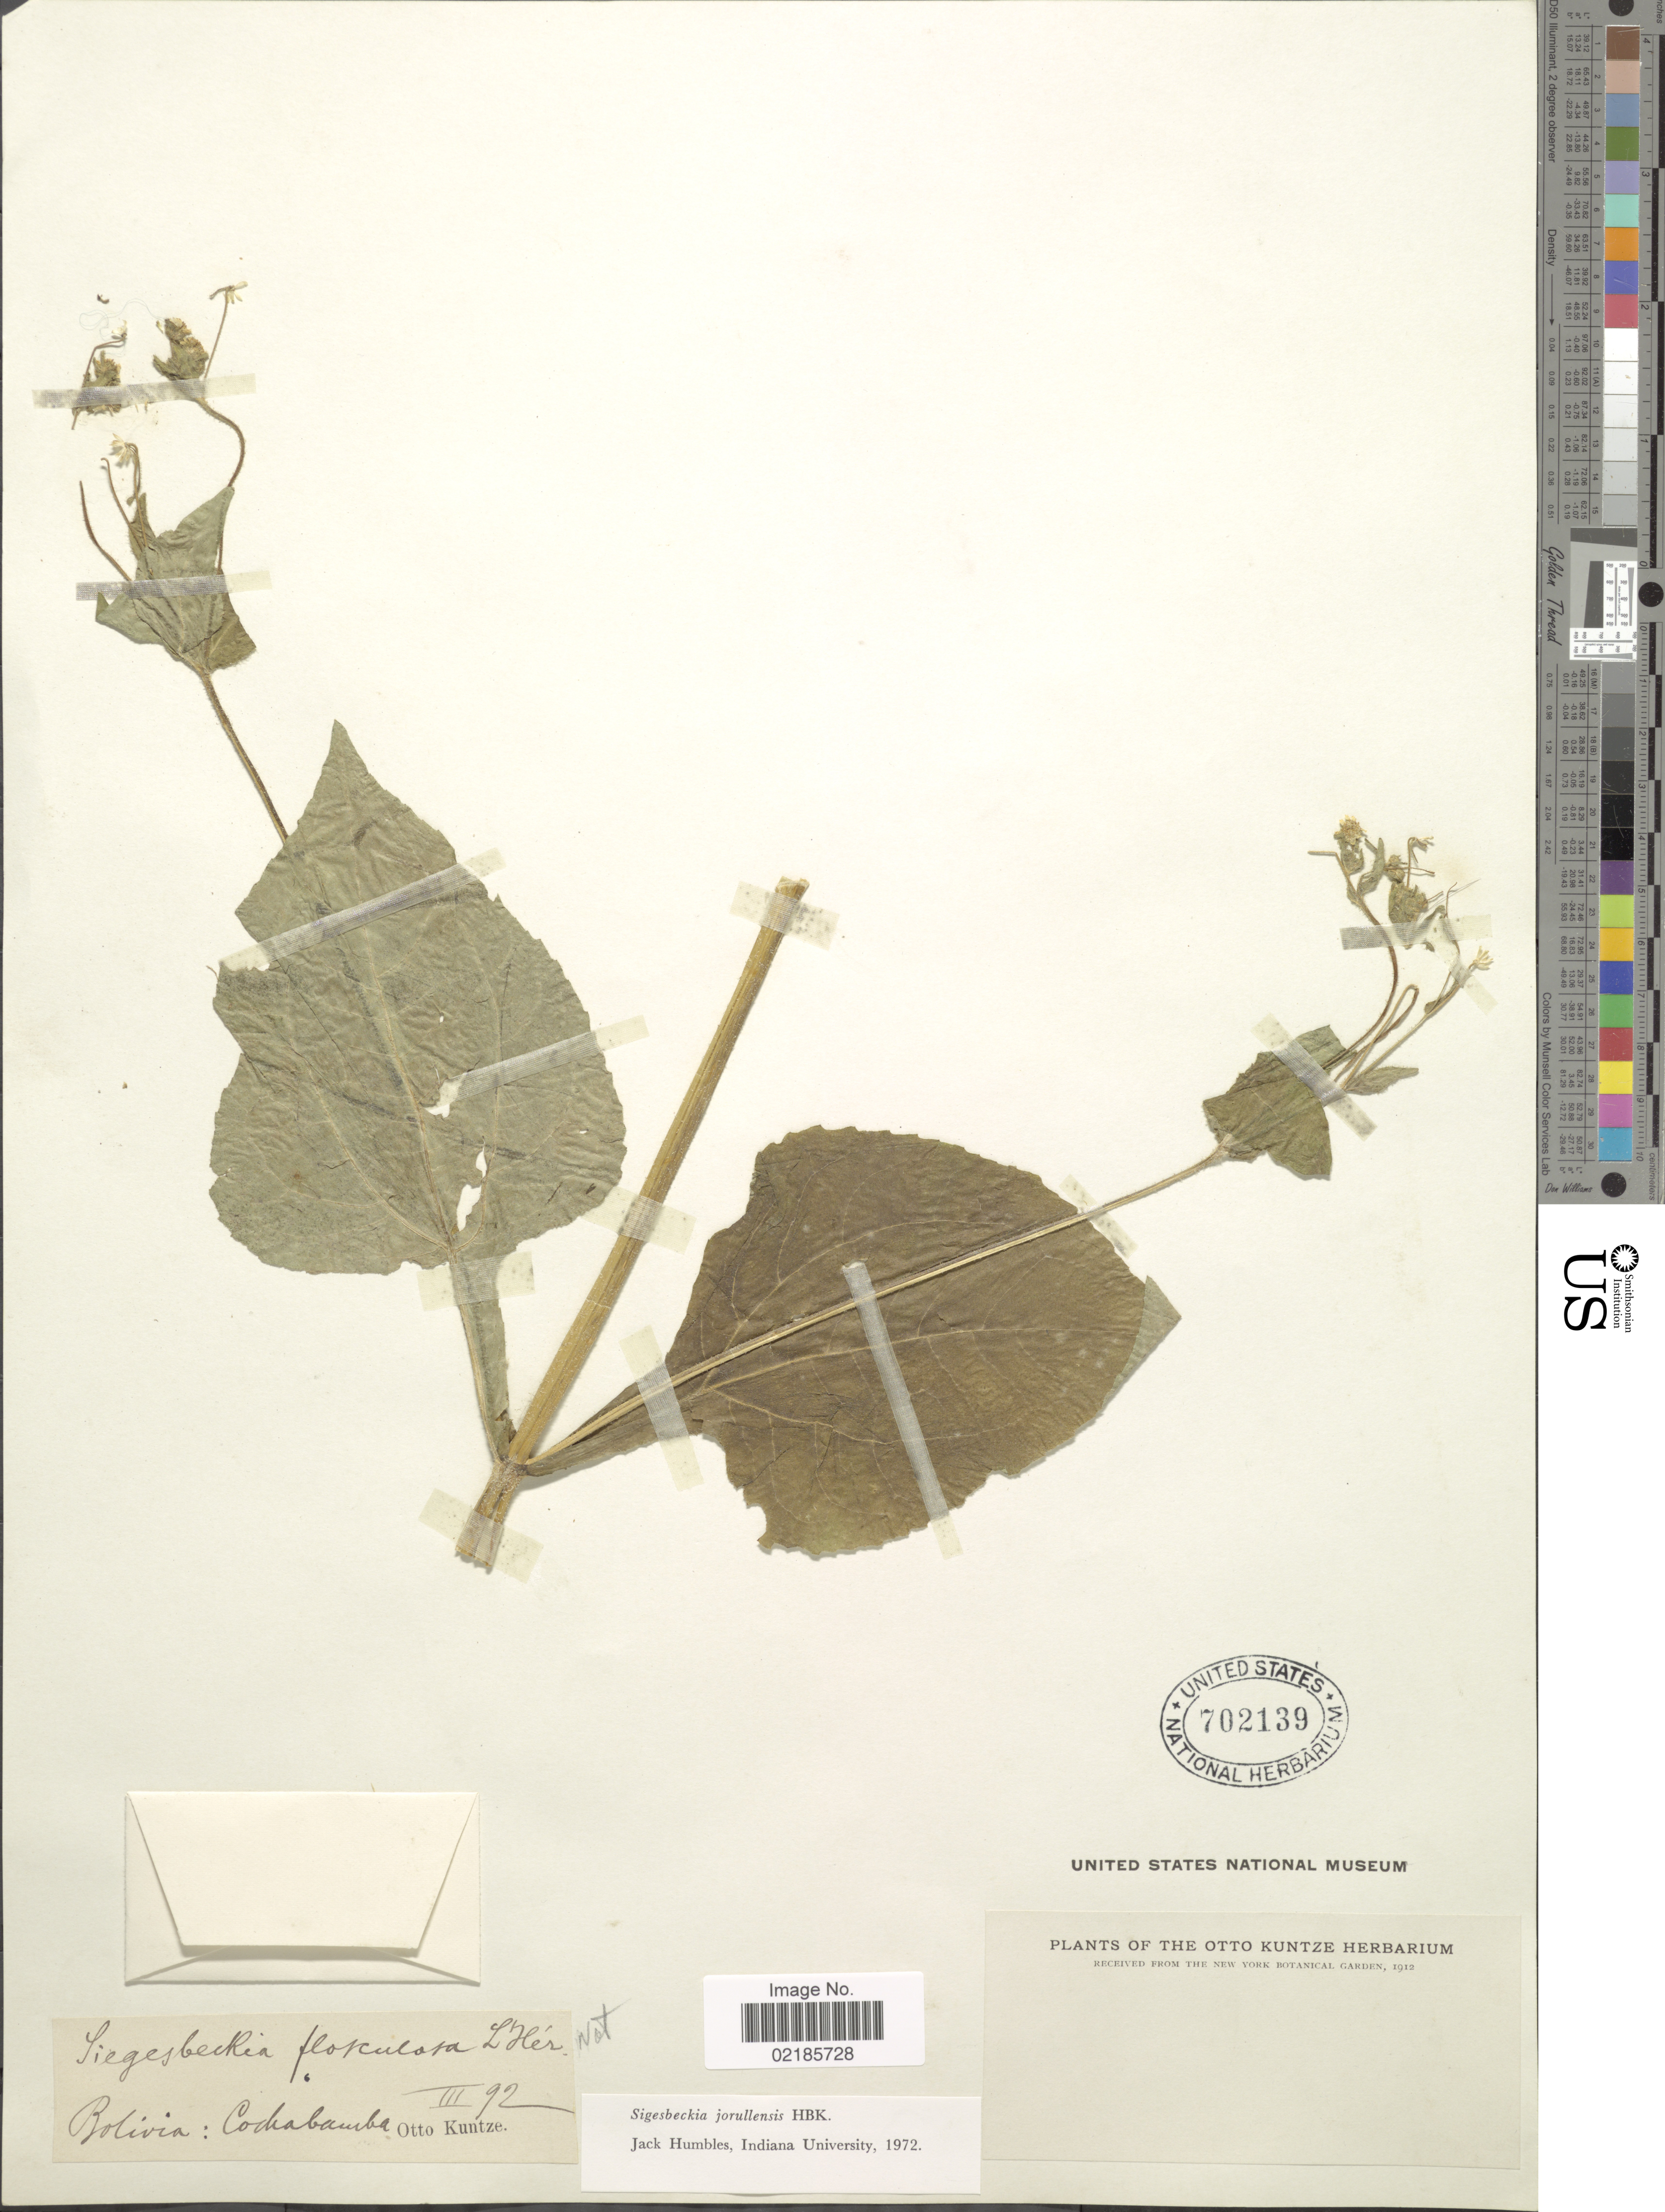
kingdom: Plantae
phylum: Tracheophyta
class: Magnoliopsida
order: Asterales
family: Asteraceae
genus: Sigesbeckia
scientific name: Sigesbeckia jorullensis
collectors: C.E.O. Kuntze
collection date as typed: Transcribed d/m/y: /3/92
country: Bolivia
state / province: Cochabamba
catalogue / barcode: US 702139